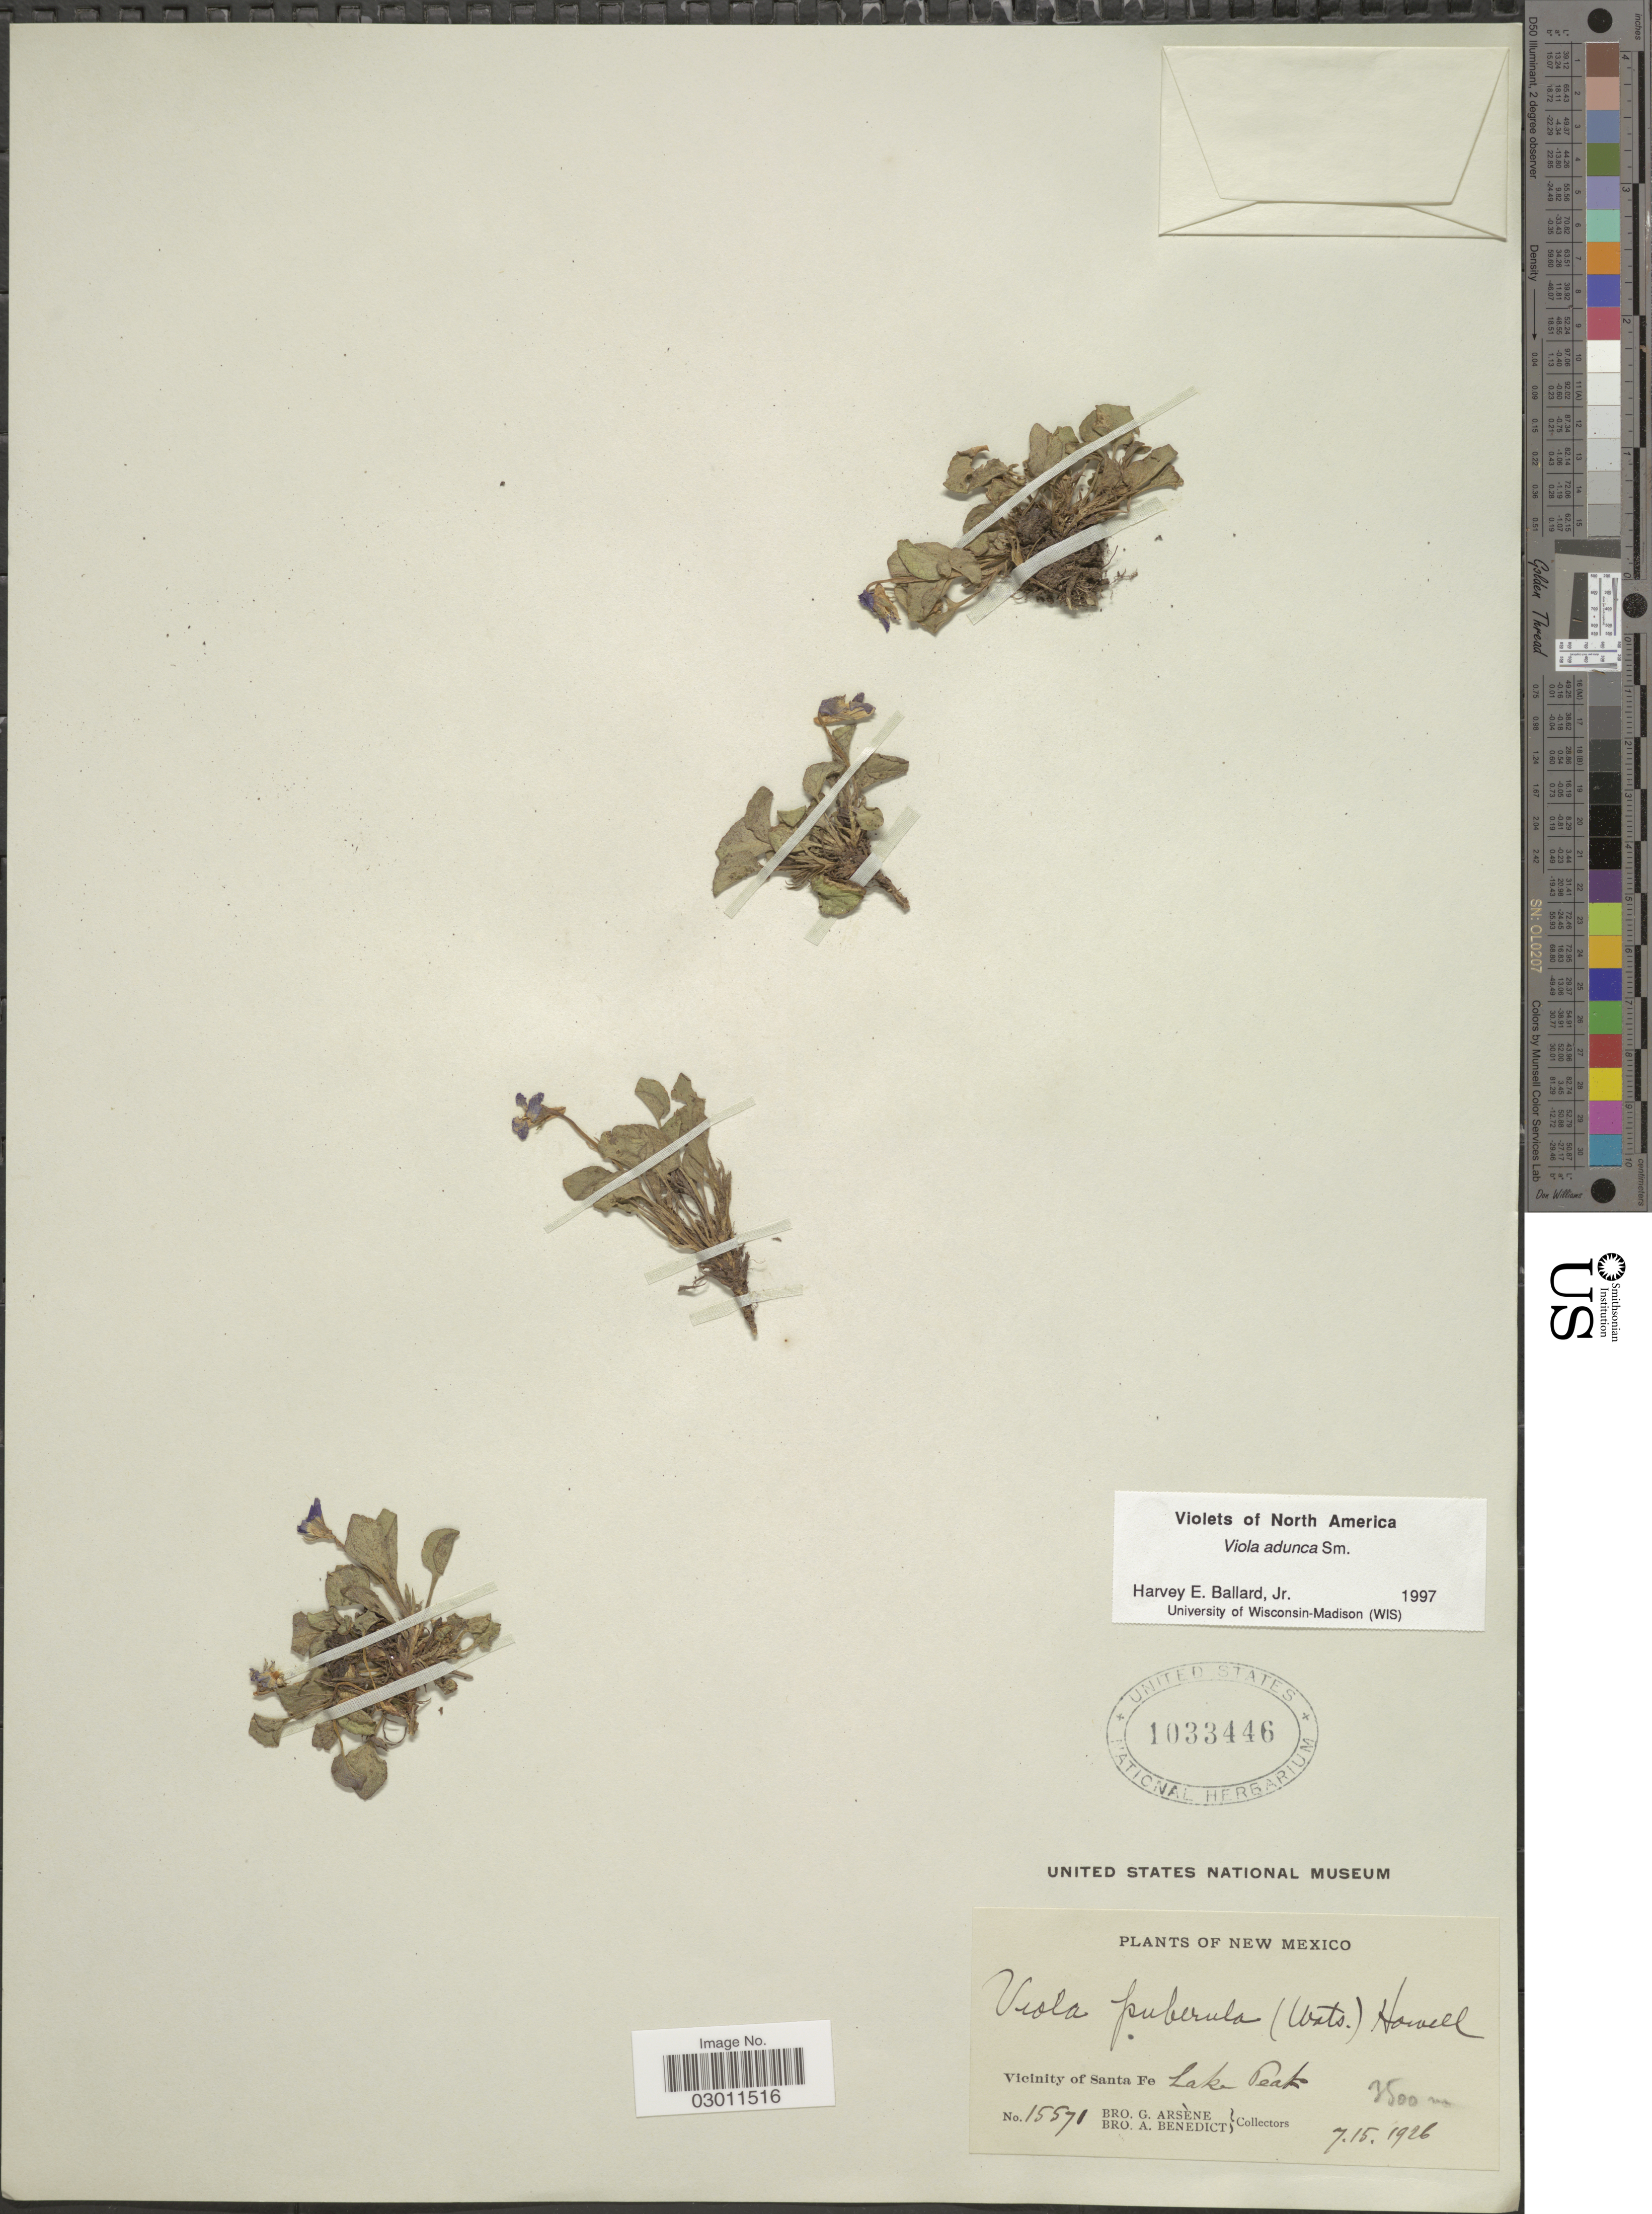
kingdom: Plantae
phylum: Tracheophyta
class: Magnoliopsida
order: Malpighiales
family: Violaceae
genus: Viola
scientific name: Viola adunca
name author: Sm.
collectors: Bro. G. Arsène & Bro. A. Benedict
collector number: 15571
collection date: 1926-07-15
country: United States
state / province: New Mexico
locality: Vicinity of Santa Fe, Lake Peak.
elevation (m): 3500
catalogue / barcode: US 1033446